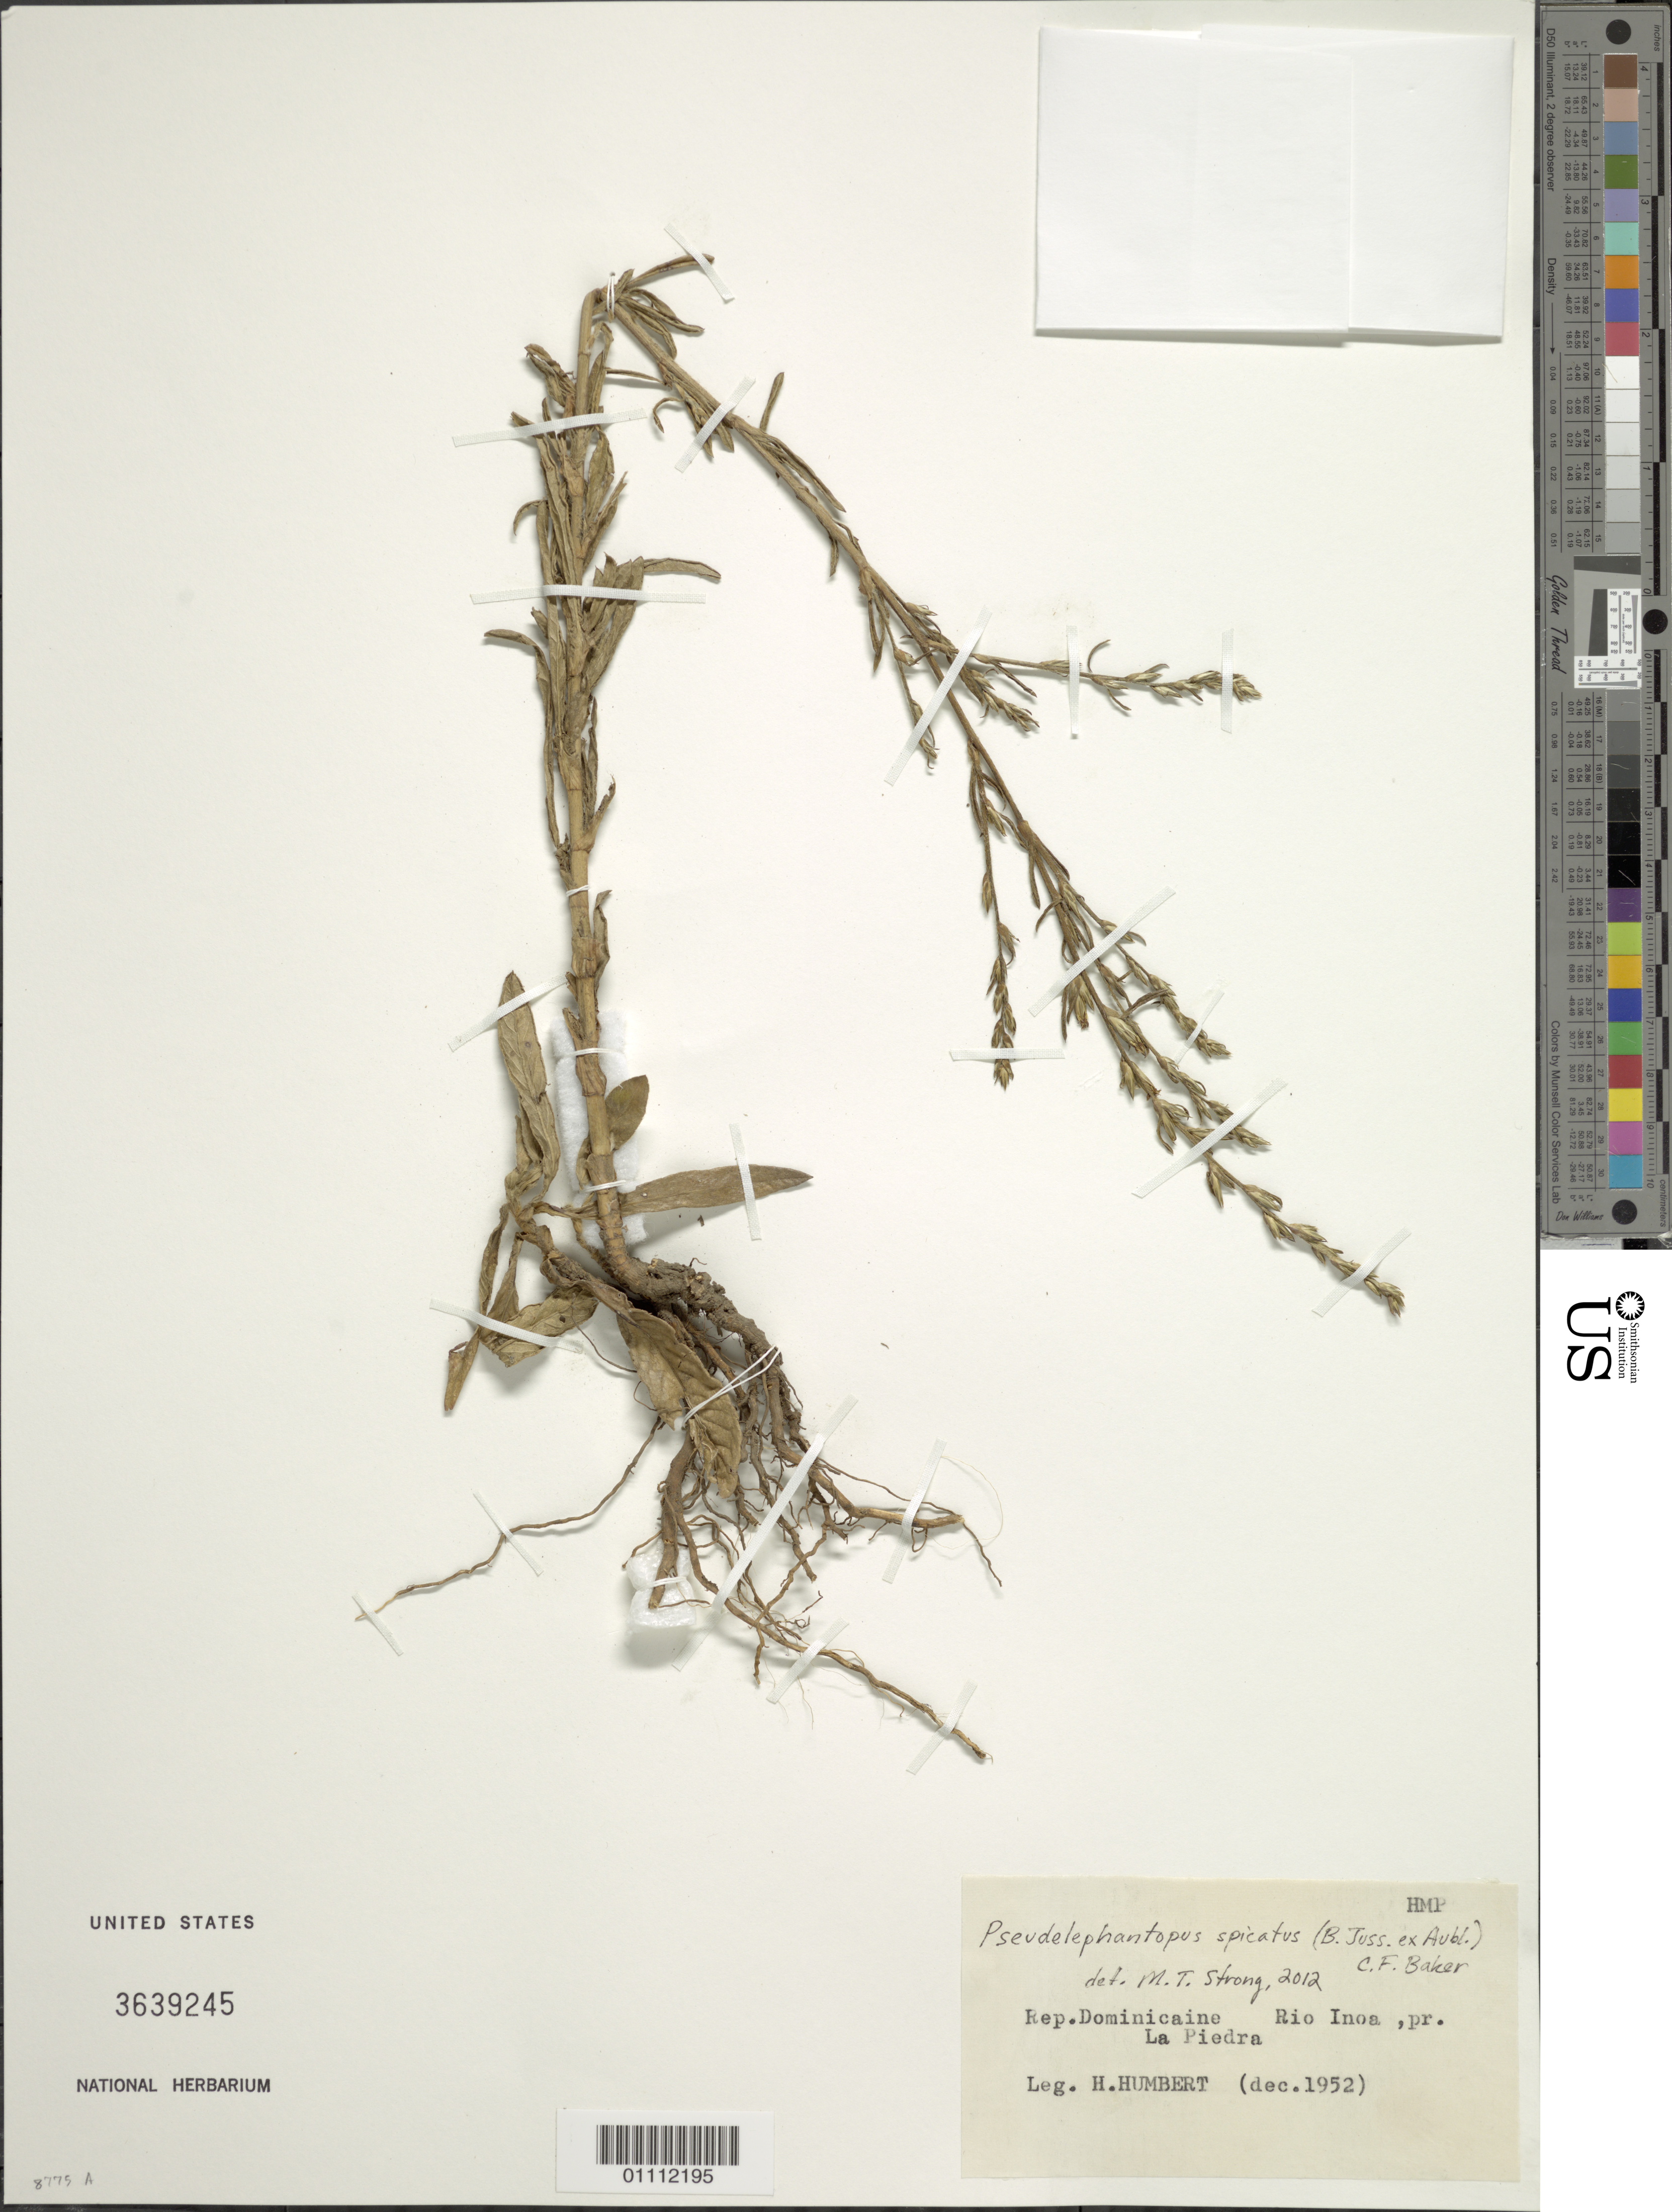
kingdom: Plantae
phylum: Tracheophyta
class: Magnoliopsida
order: Asterales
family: Asteraceae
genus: Pseudelephantopus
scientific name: Pseudelephantopus spicatus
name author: (Juss. ex Aubl.) C.F. Baker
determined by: Strong, M. T., (US), Smithsonian Institution - National Museum of Natural History (UNITED STATES)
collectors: H. Humbert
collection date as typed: Dec 1952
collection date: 1952-12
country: Dominican Republic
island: Hispaniola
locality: Rio Inoa pr. La Piedra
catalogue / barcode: US 3639245